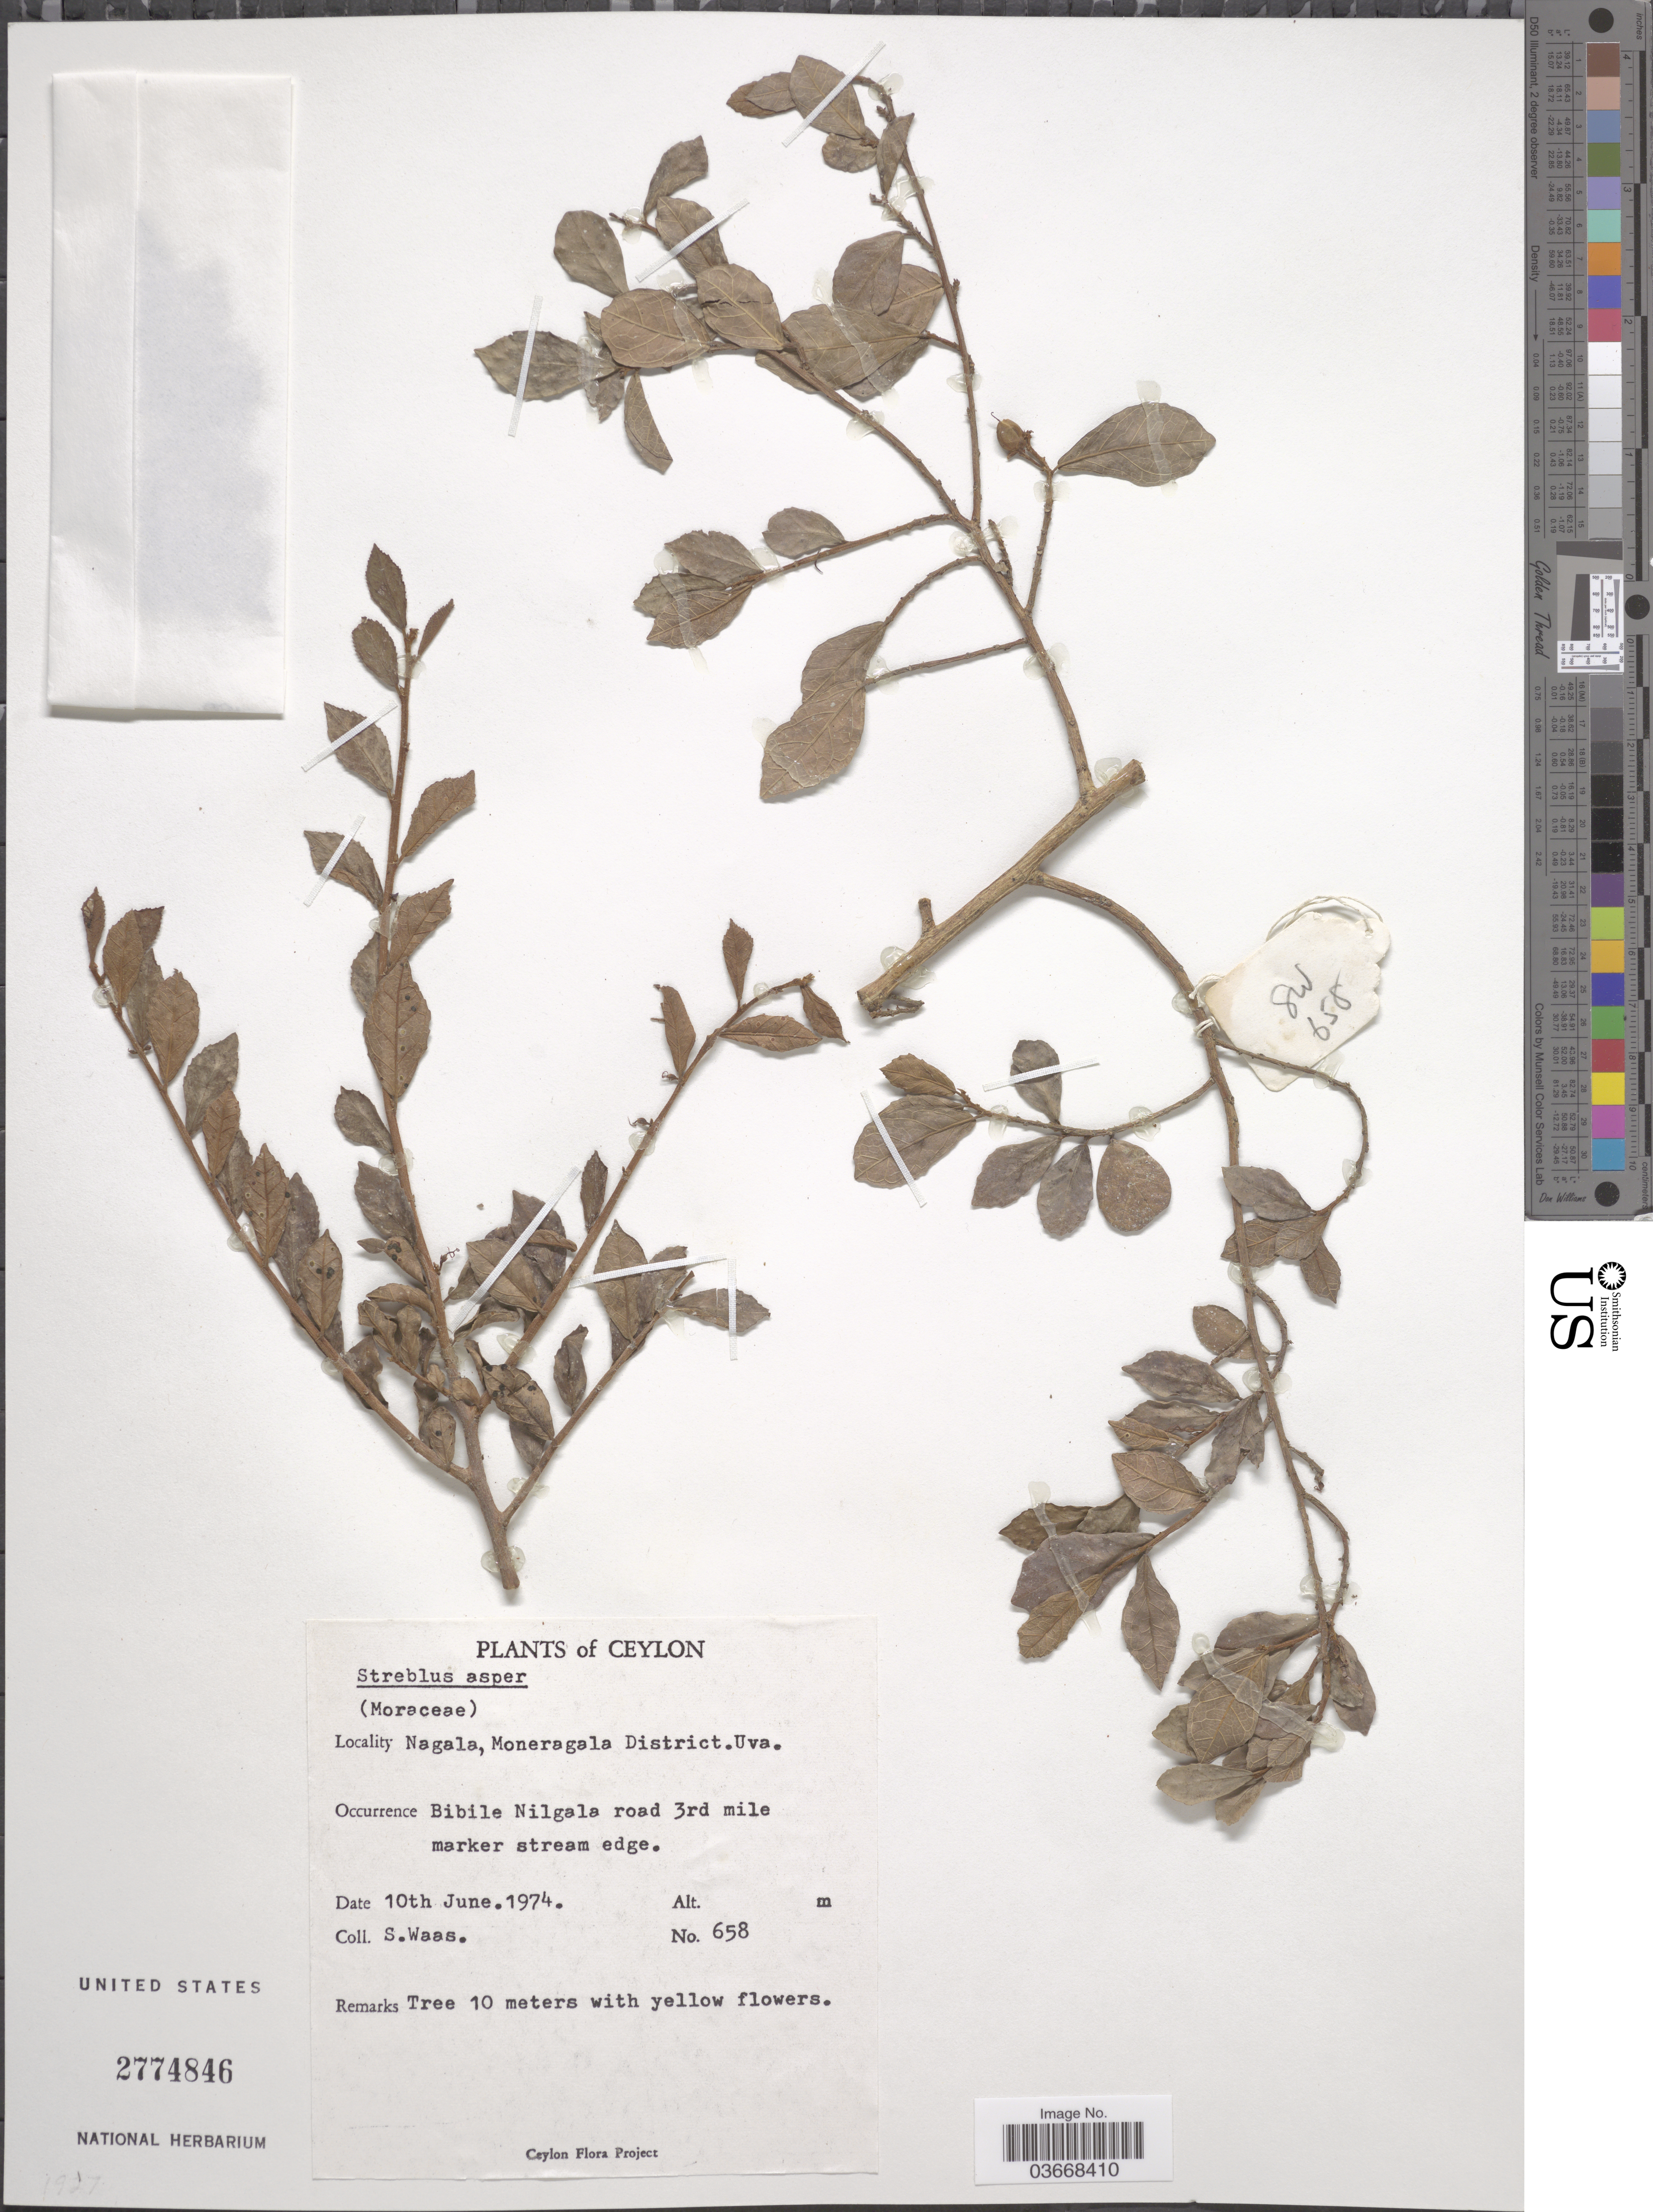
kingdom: Plantae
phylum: Tracheophyta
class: Magnoliopsida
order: Rosales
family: Moraceae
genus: Streblus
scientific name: Streblus asper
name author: Lour.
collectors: S. Waas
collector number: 658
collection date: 1974-06-10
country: Sri Lanka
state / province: Uva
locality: Ceylon. Nagala, Moneragala District. Bibile Nilgala road 3rd mile marker stream edge.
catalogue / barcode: US 2774846